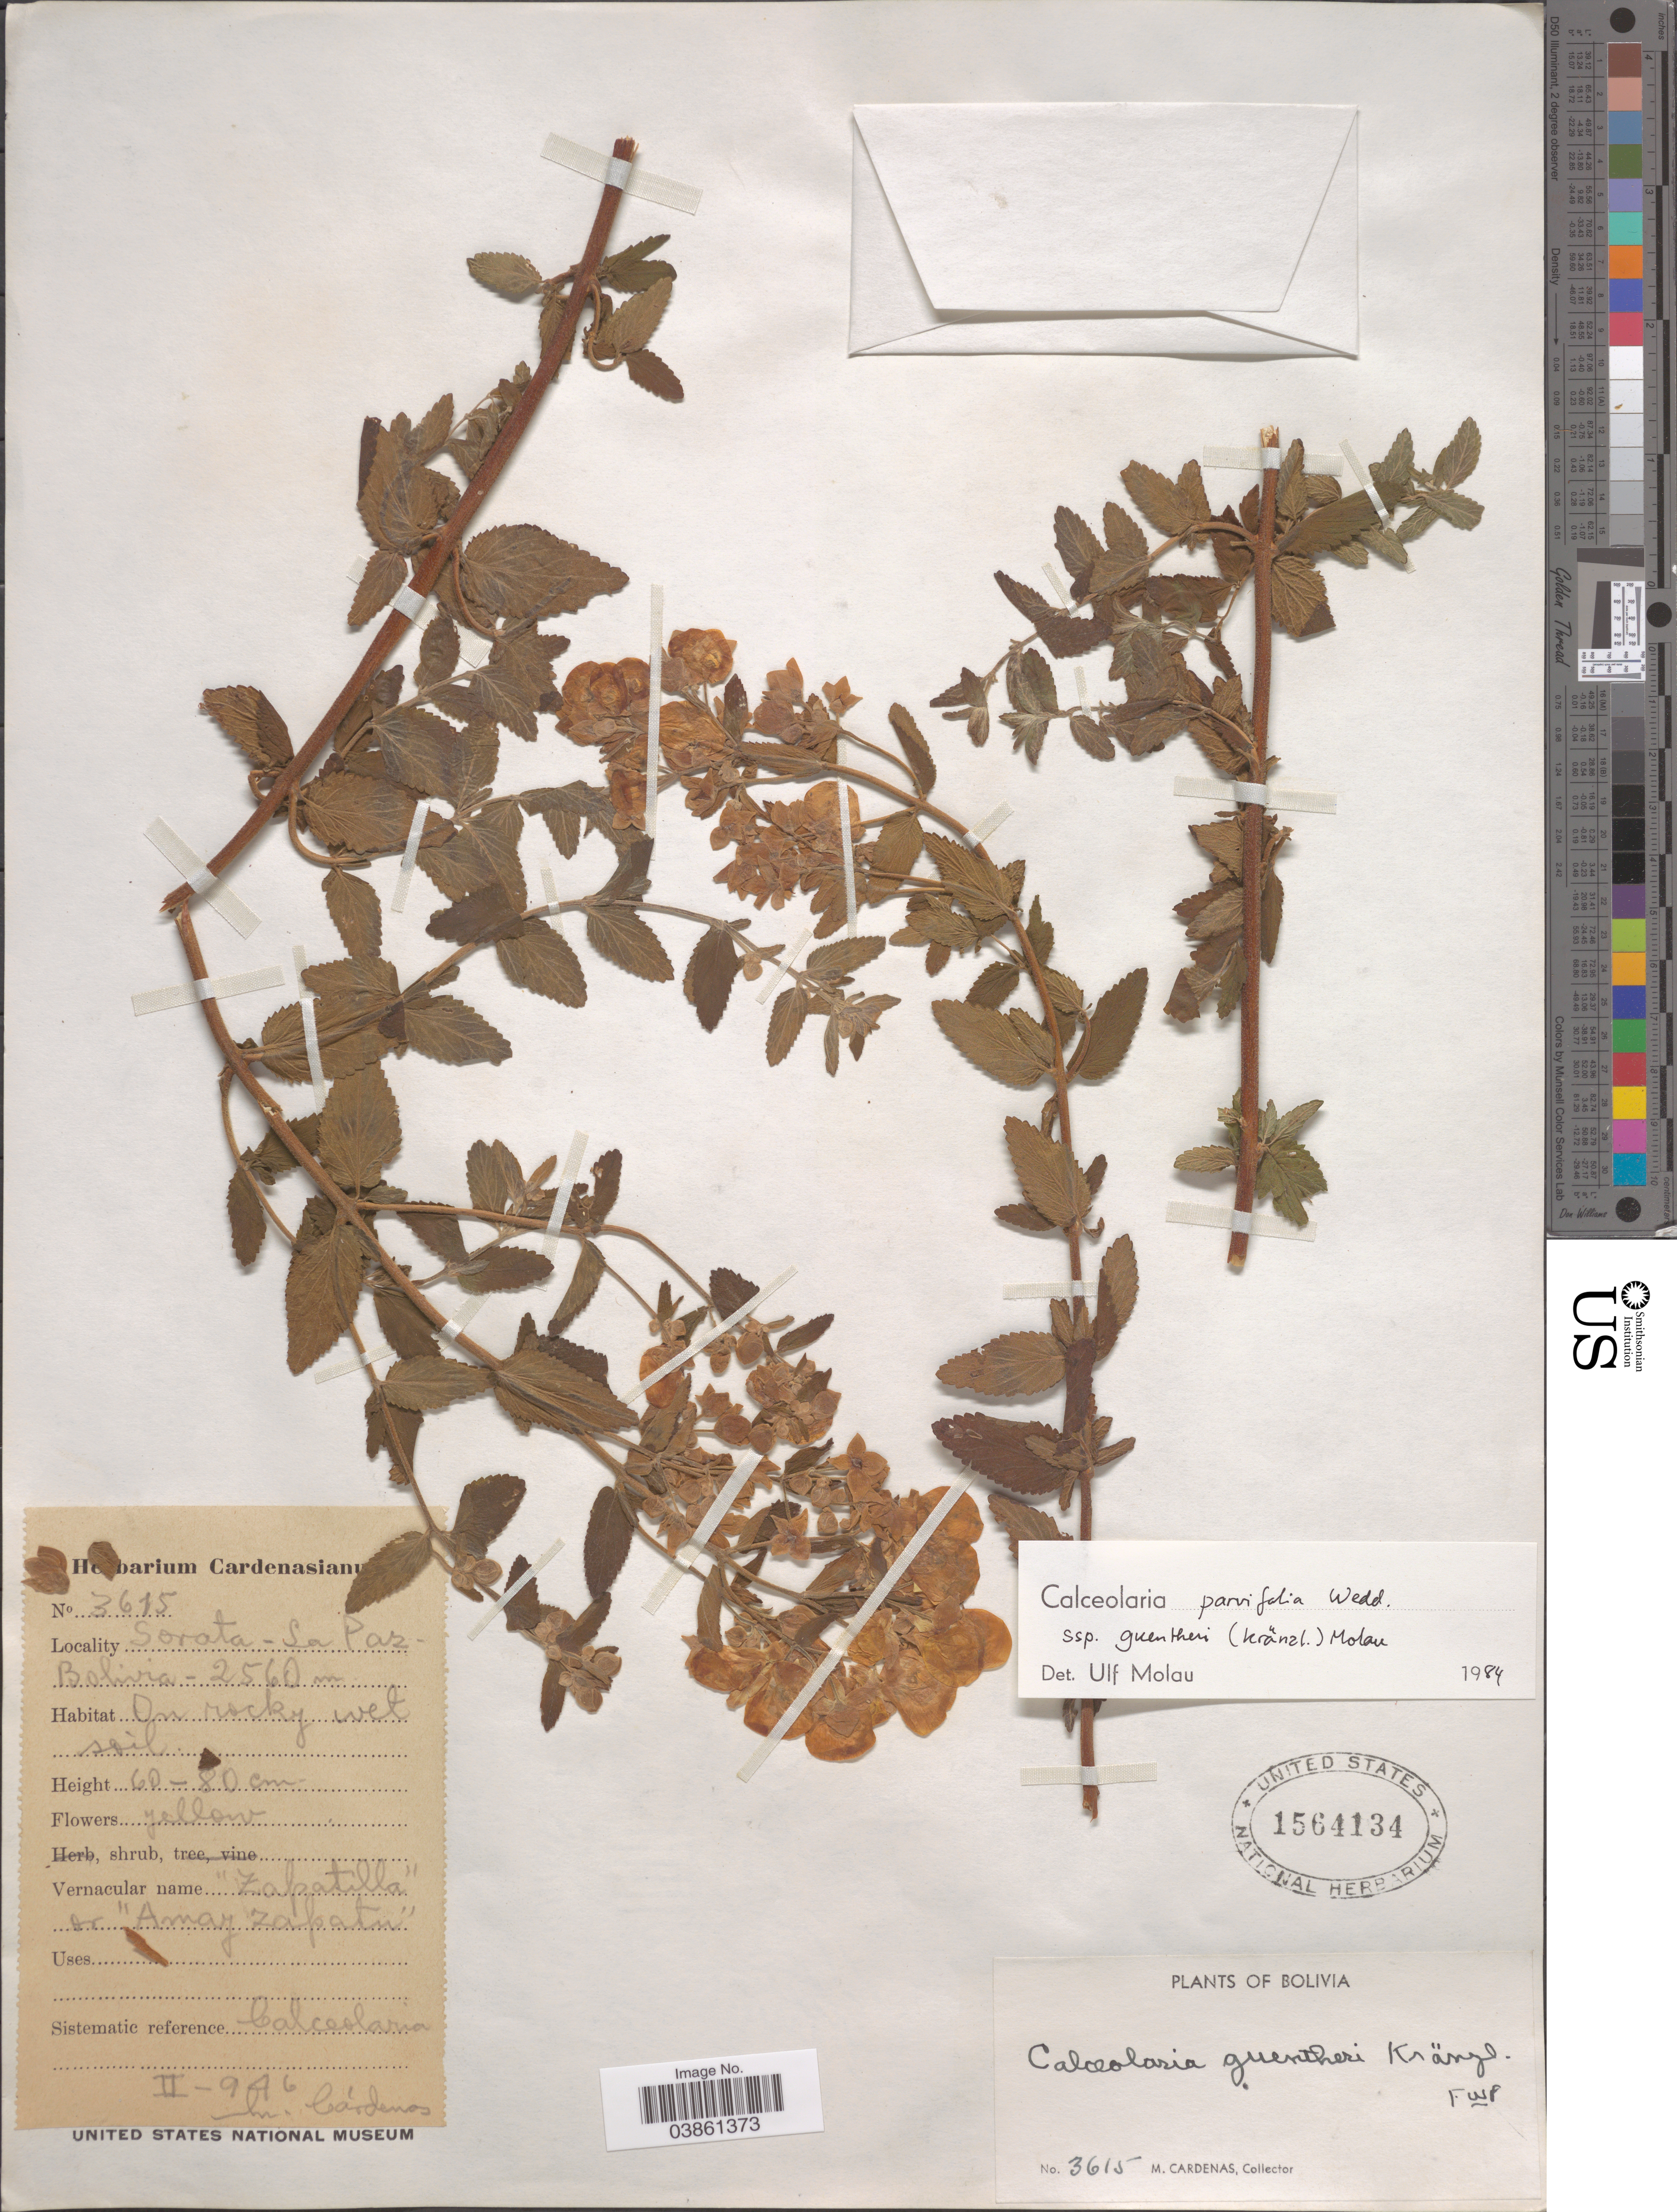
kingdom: Plantae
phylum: Tracheophyta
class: Magnoliopsida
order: Lamiales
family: Calceolariaceae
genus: Calceolaria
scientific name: Calceolaria parvifolia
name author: Wedd.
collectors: M. Cárdenas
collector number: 3615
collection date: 1946-02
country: Bolivia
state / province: La Paz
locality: Sorata.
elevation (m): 2560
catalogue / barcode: US 1564134